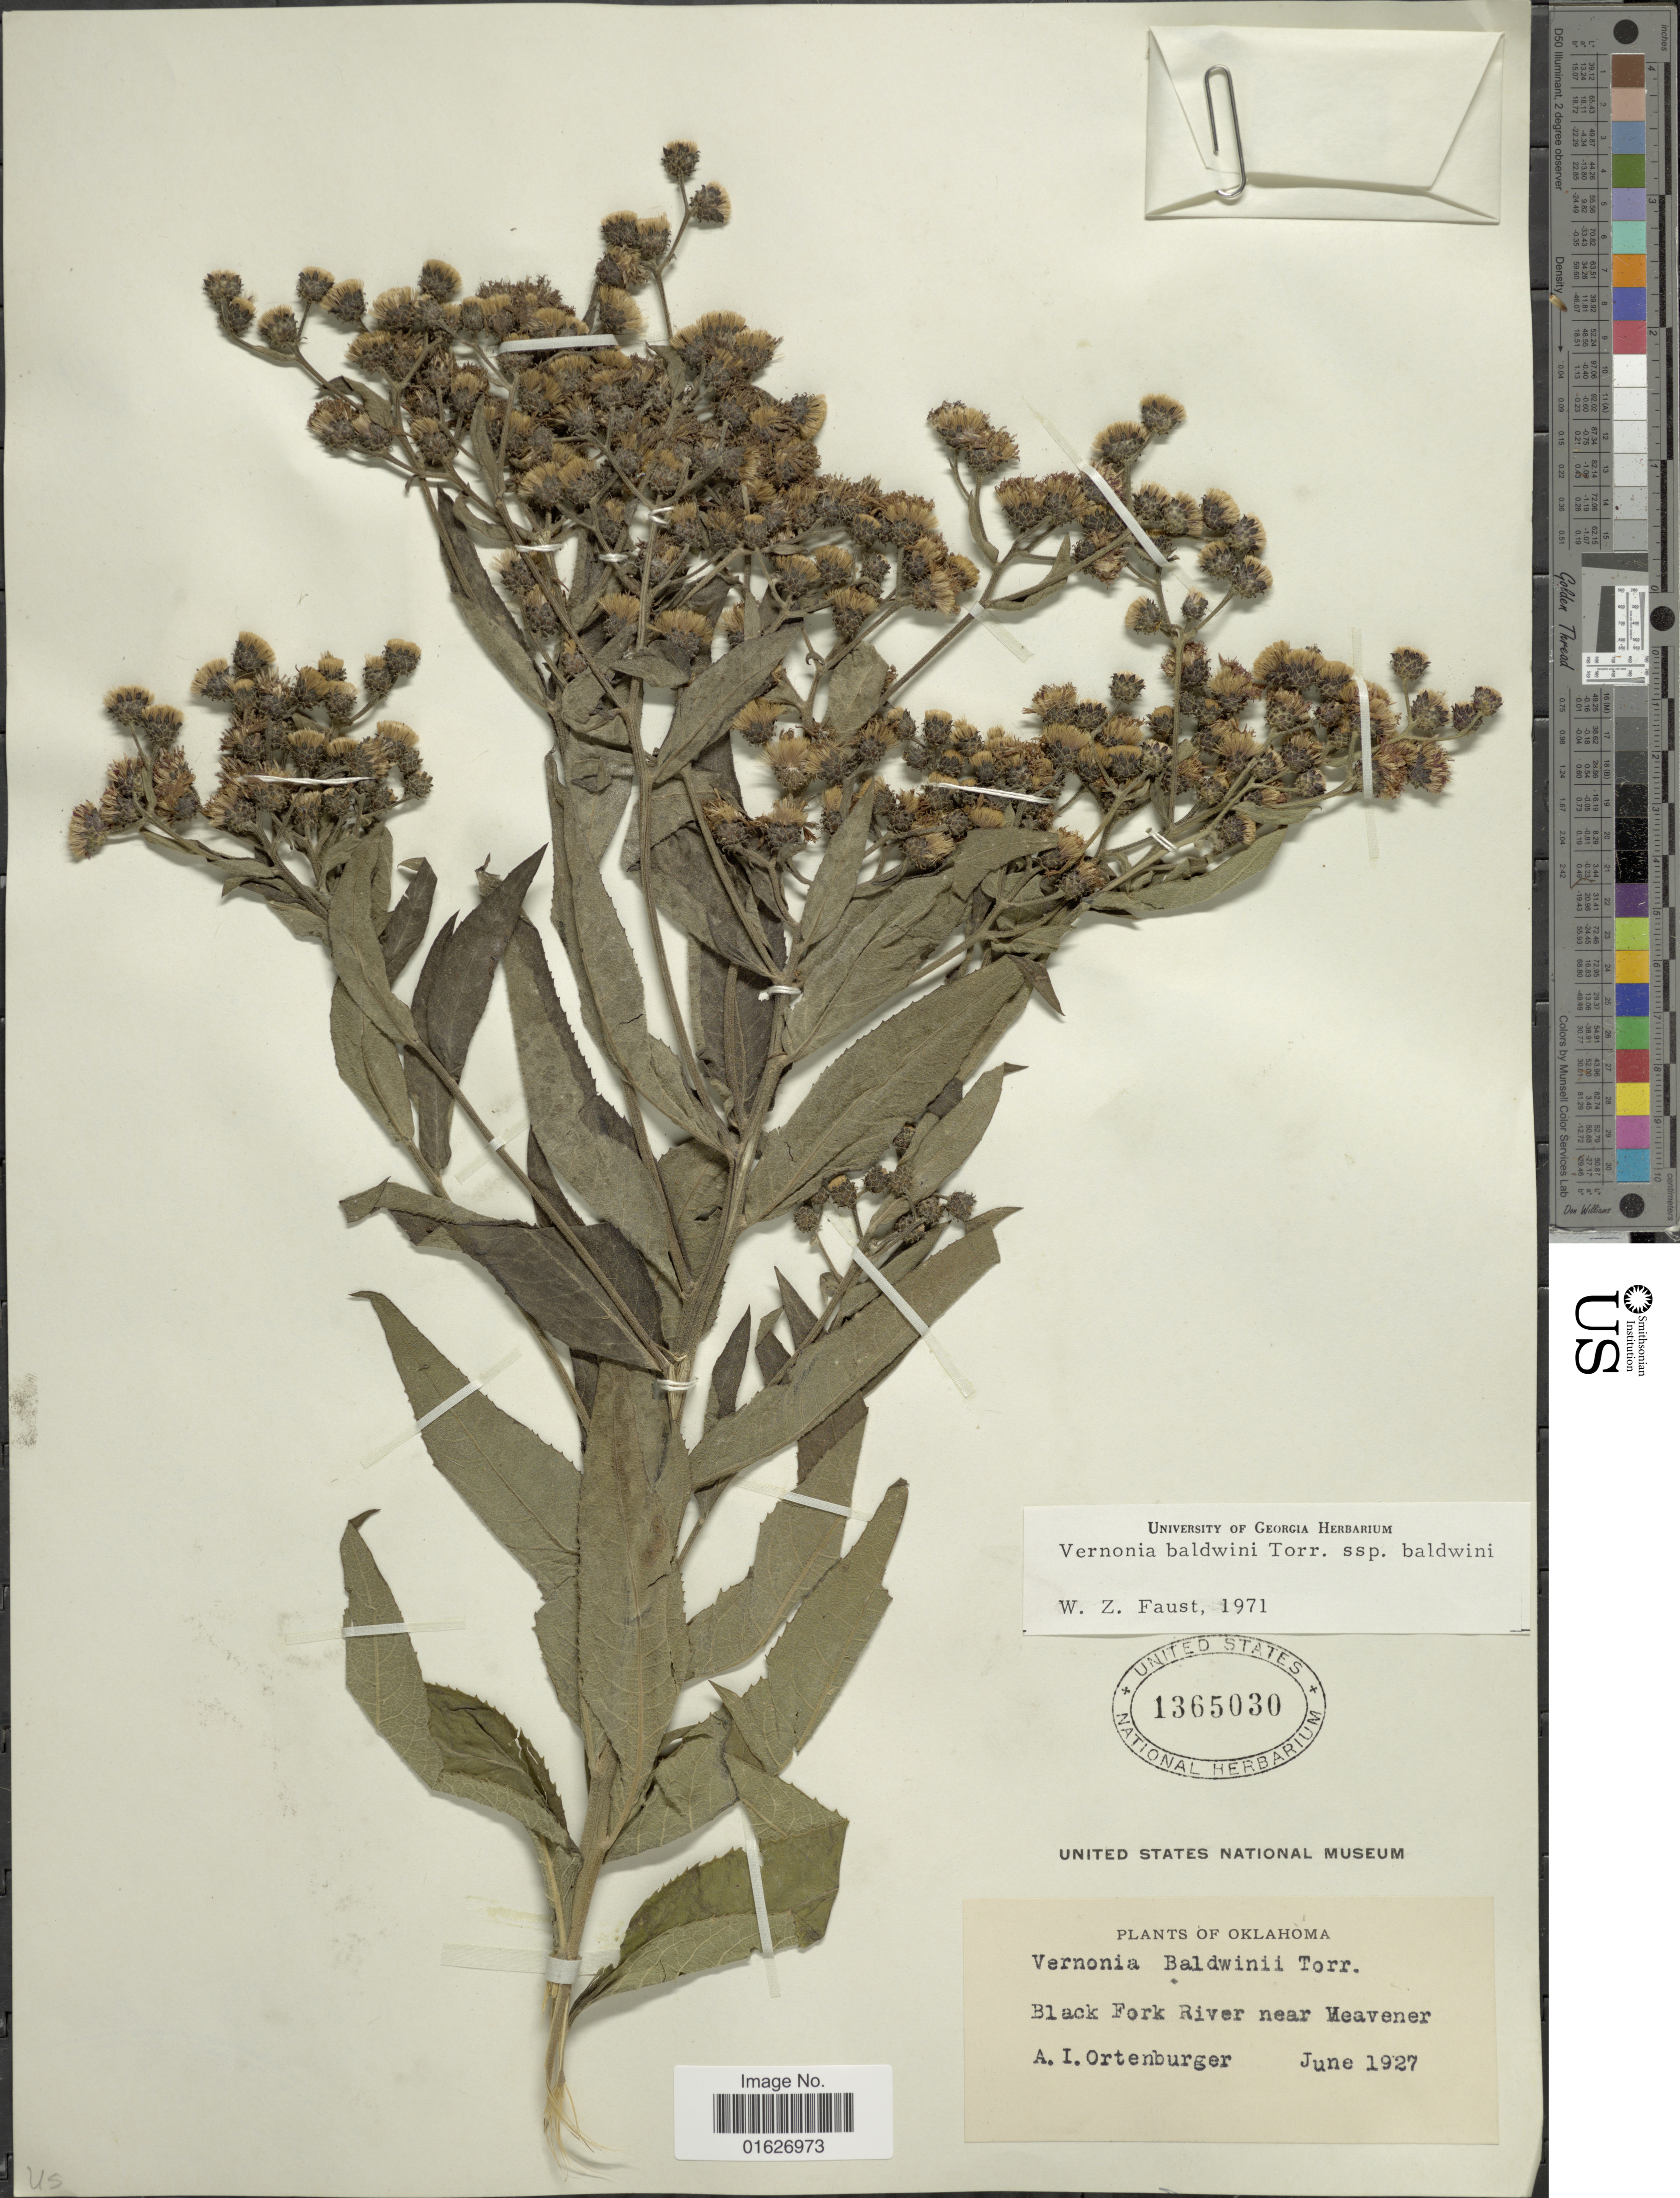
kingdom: Plantae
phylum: Tracheophyta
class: Magnoliopsida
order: Asterales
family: Asteraceae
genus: Vernonia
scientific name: Vernonia baldwinii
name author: Torr.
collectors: A. Ortenburger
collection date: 1927-06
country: United States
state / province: Oklahoma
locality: Black fork River near Meavener.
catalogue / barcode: US 1365030